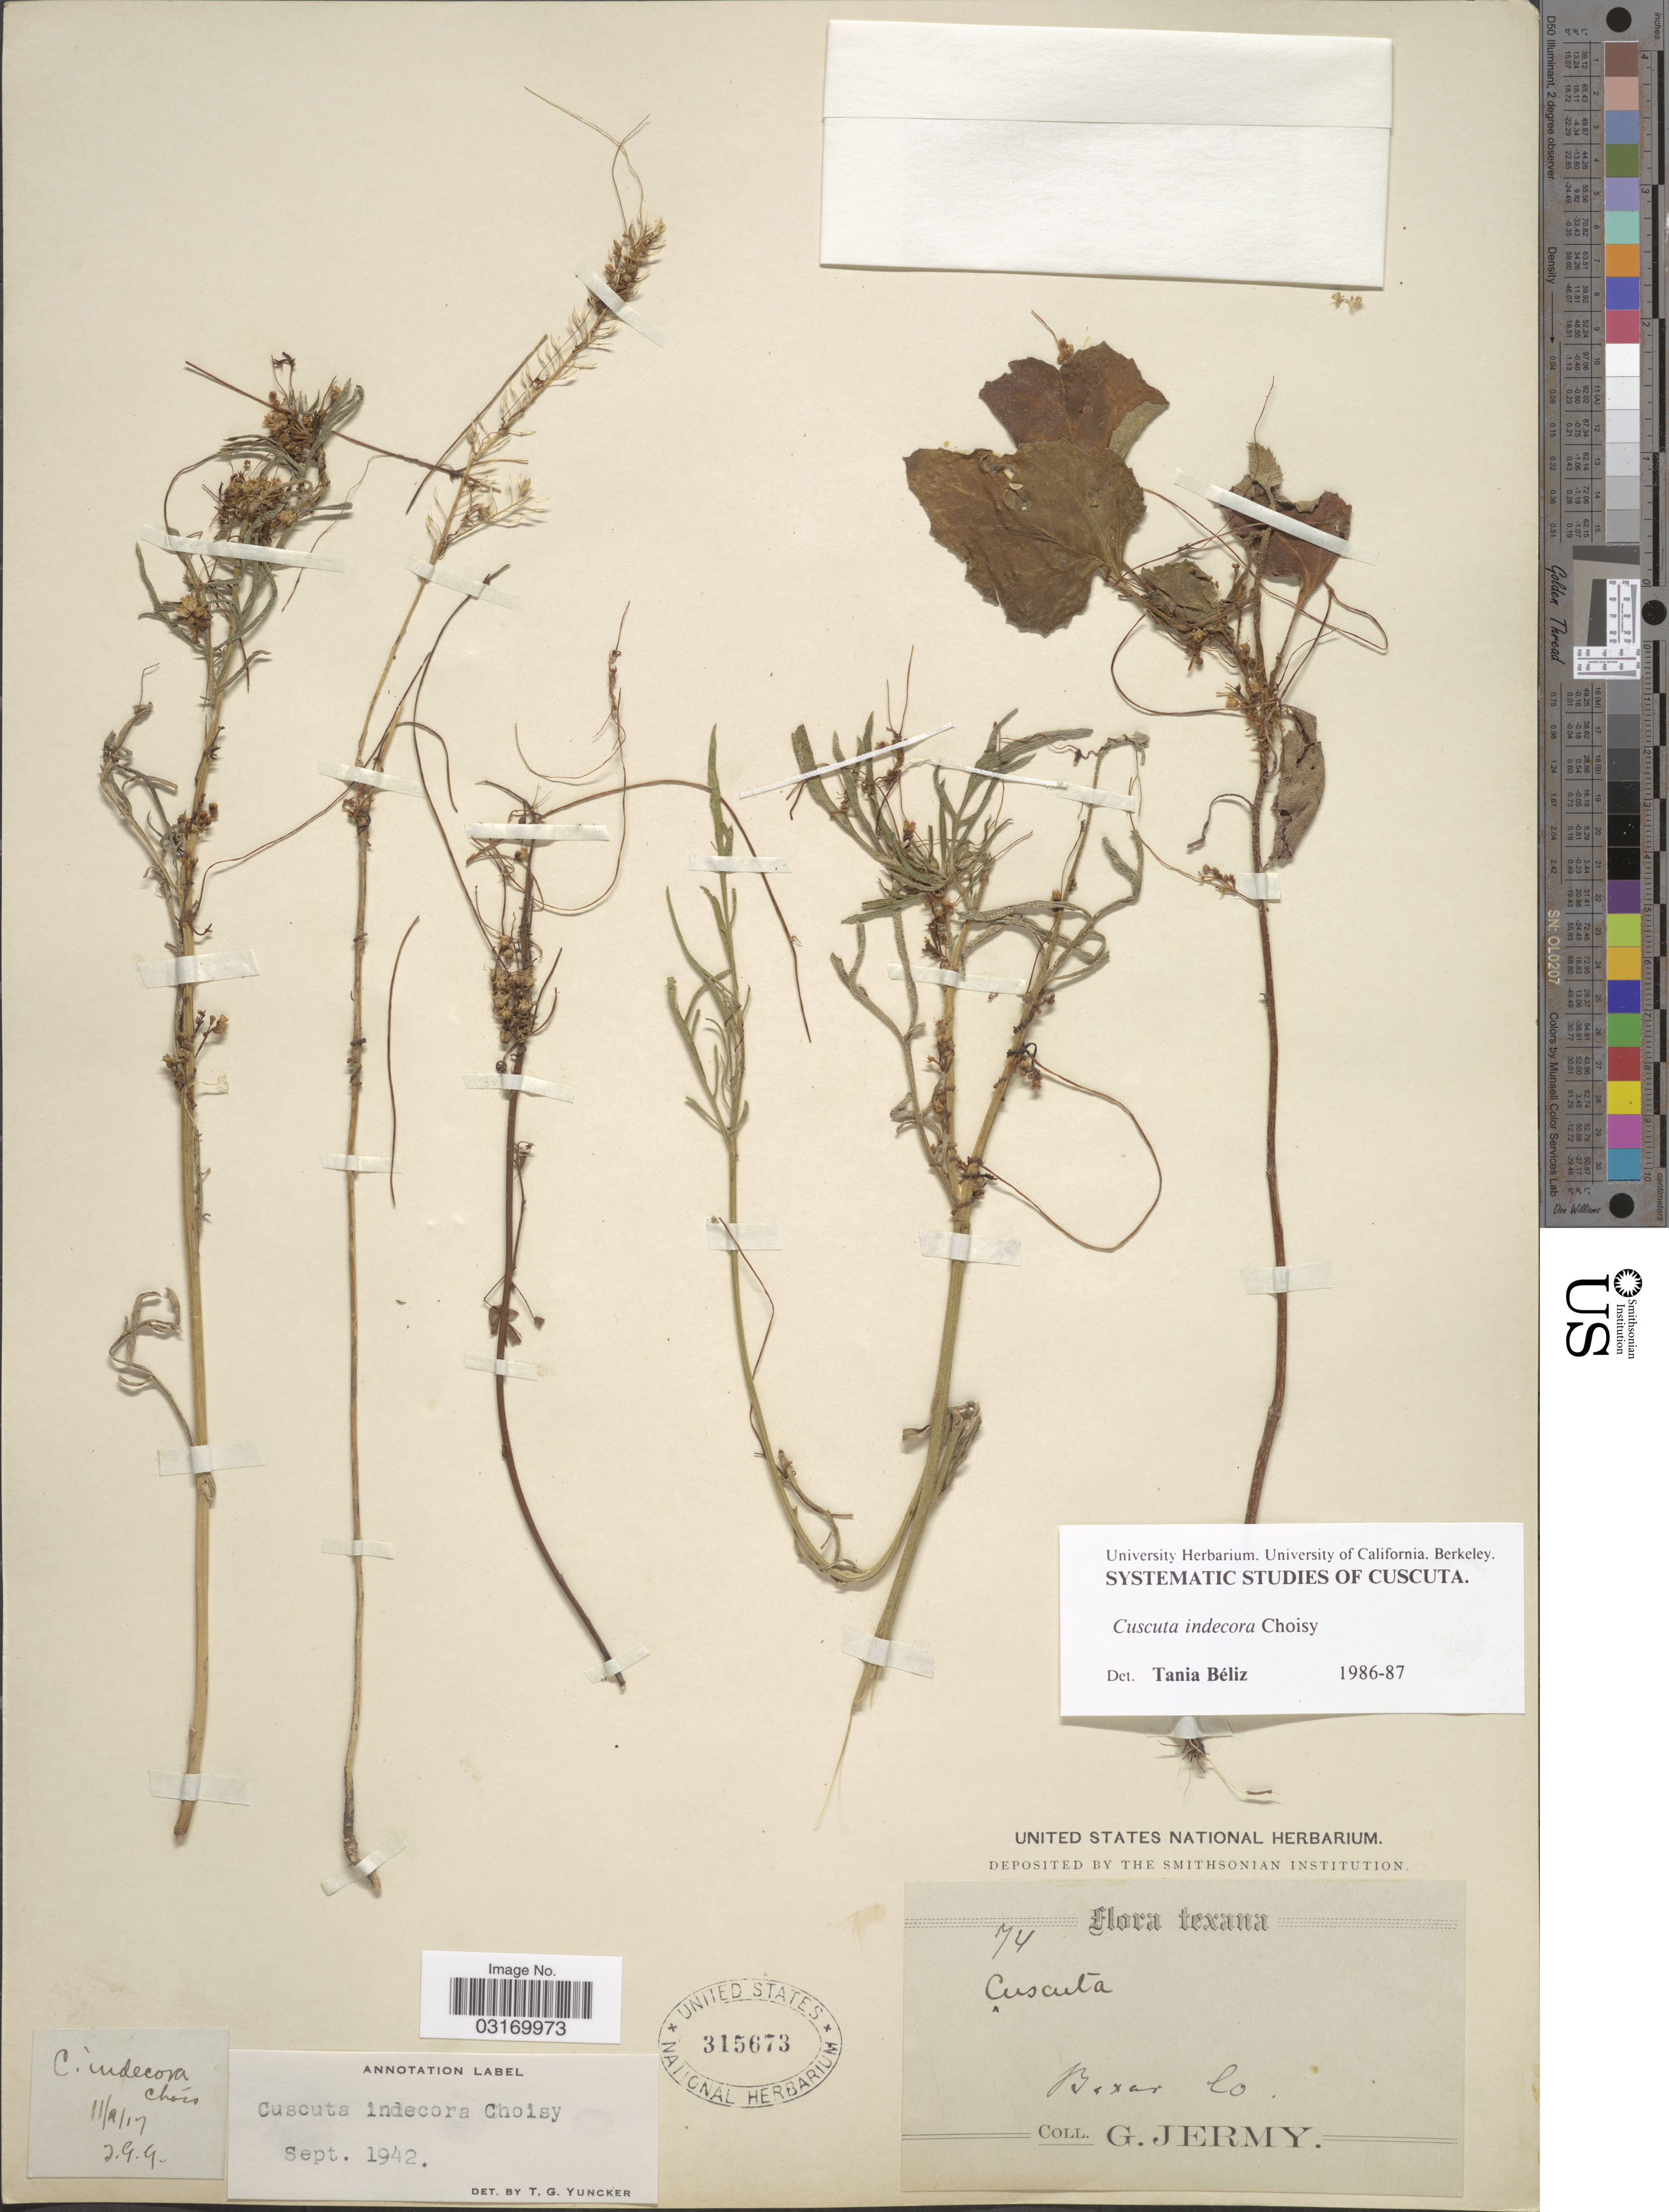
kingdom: Plantae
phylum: Tracheophyta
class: Magnoliopsida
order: Solanales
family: Convolvulaceae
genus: Cuscuta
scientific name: Cuscuta indecora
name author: Choisy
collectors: G. Jermy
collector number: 74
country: United States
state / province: Texas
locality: Bexar Co.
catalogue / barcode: US 315673